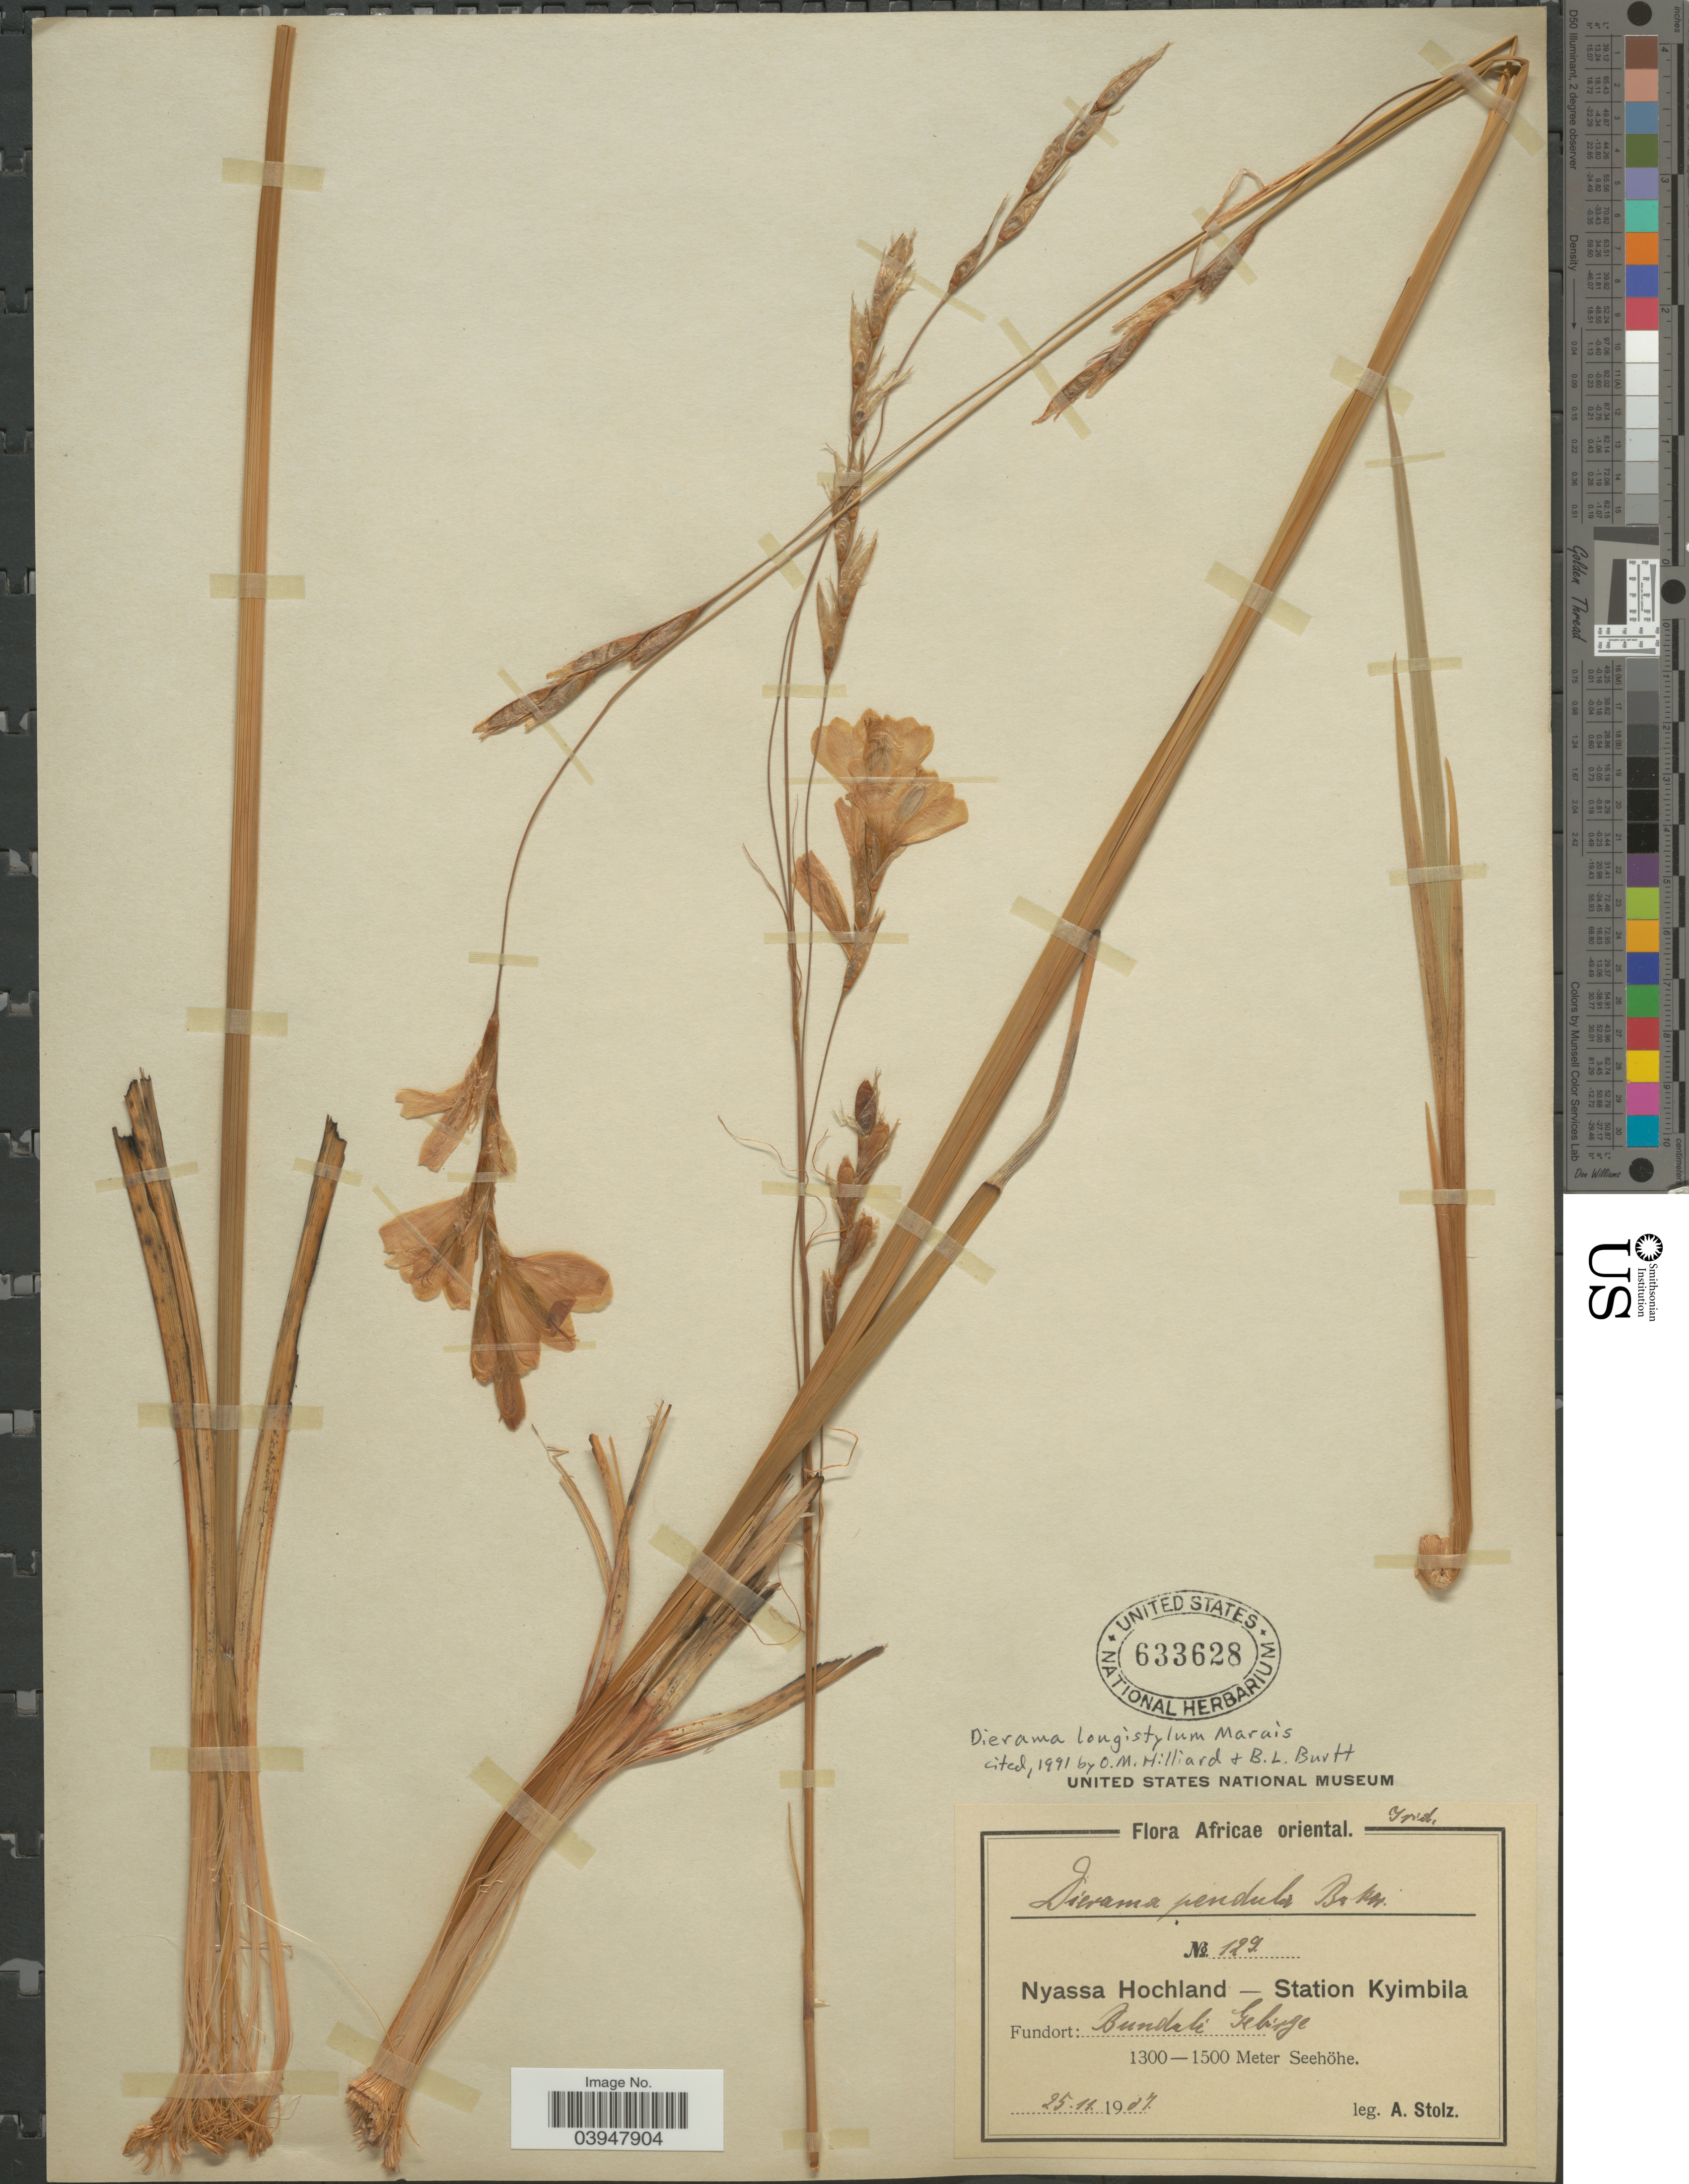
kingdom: Plantae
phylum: Tracheophyta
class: Liliopsida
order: Asparagales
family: Iridaceae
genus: Dierama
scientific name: Dierama longistylum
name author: Marais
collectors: A. Stolz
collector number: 129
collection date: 1967-11-25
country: Tanzania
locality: Nyassa Hochland - Station Kyimbila. Fundort: Bundeli Gebirge.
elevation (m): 1300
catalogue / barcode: US 633628